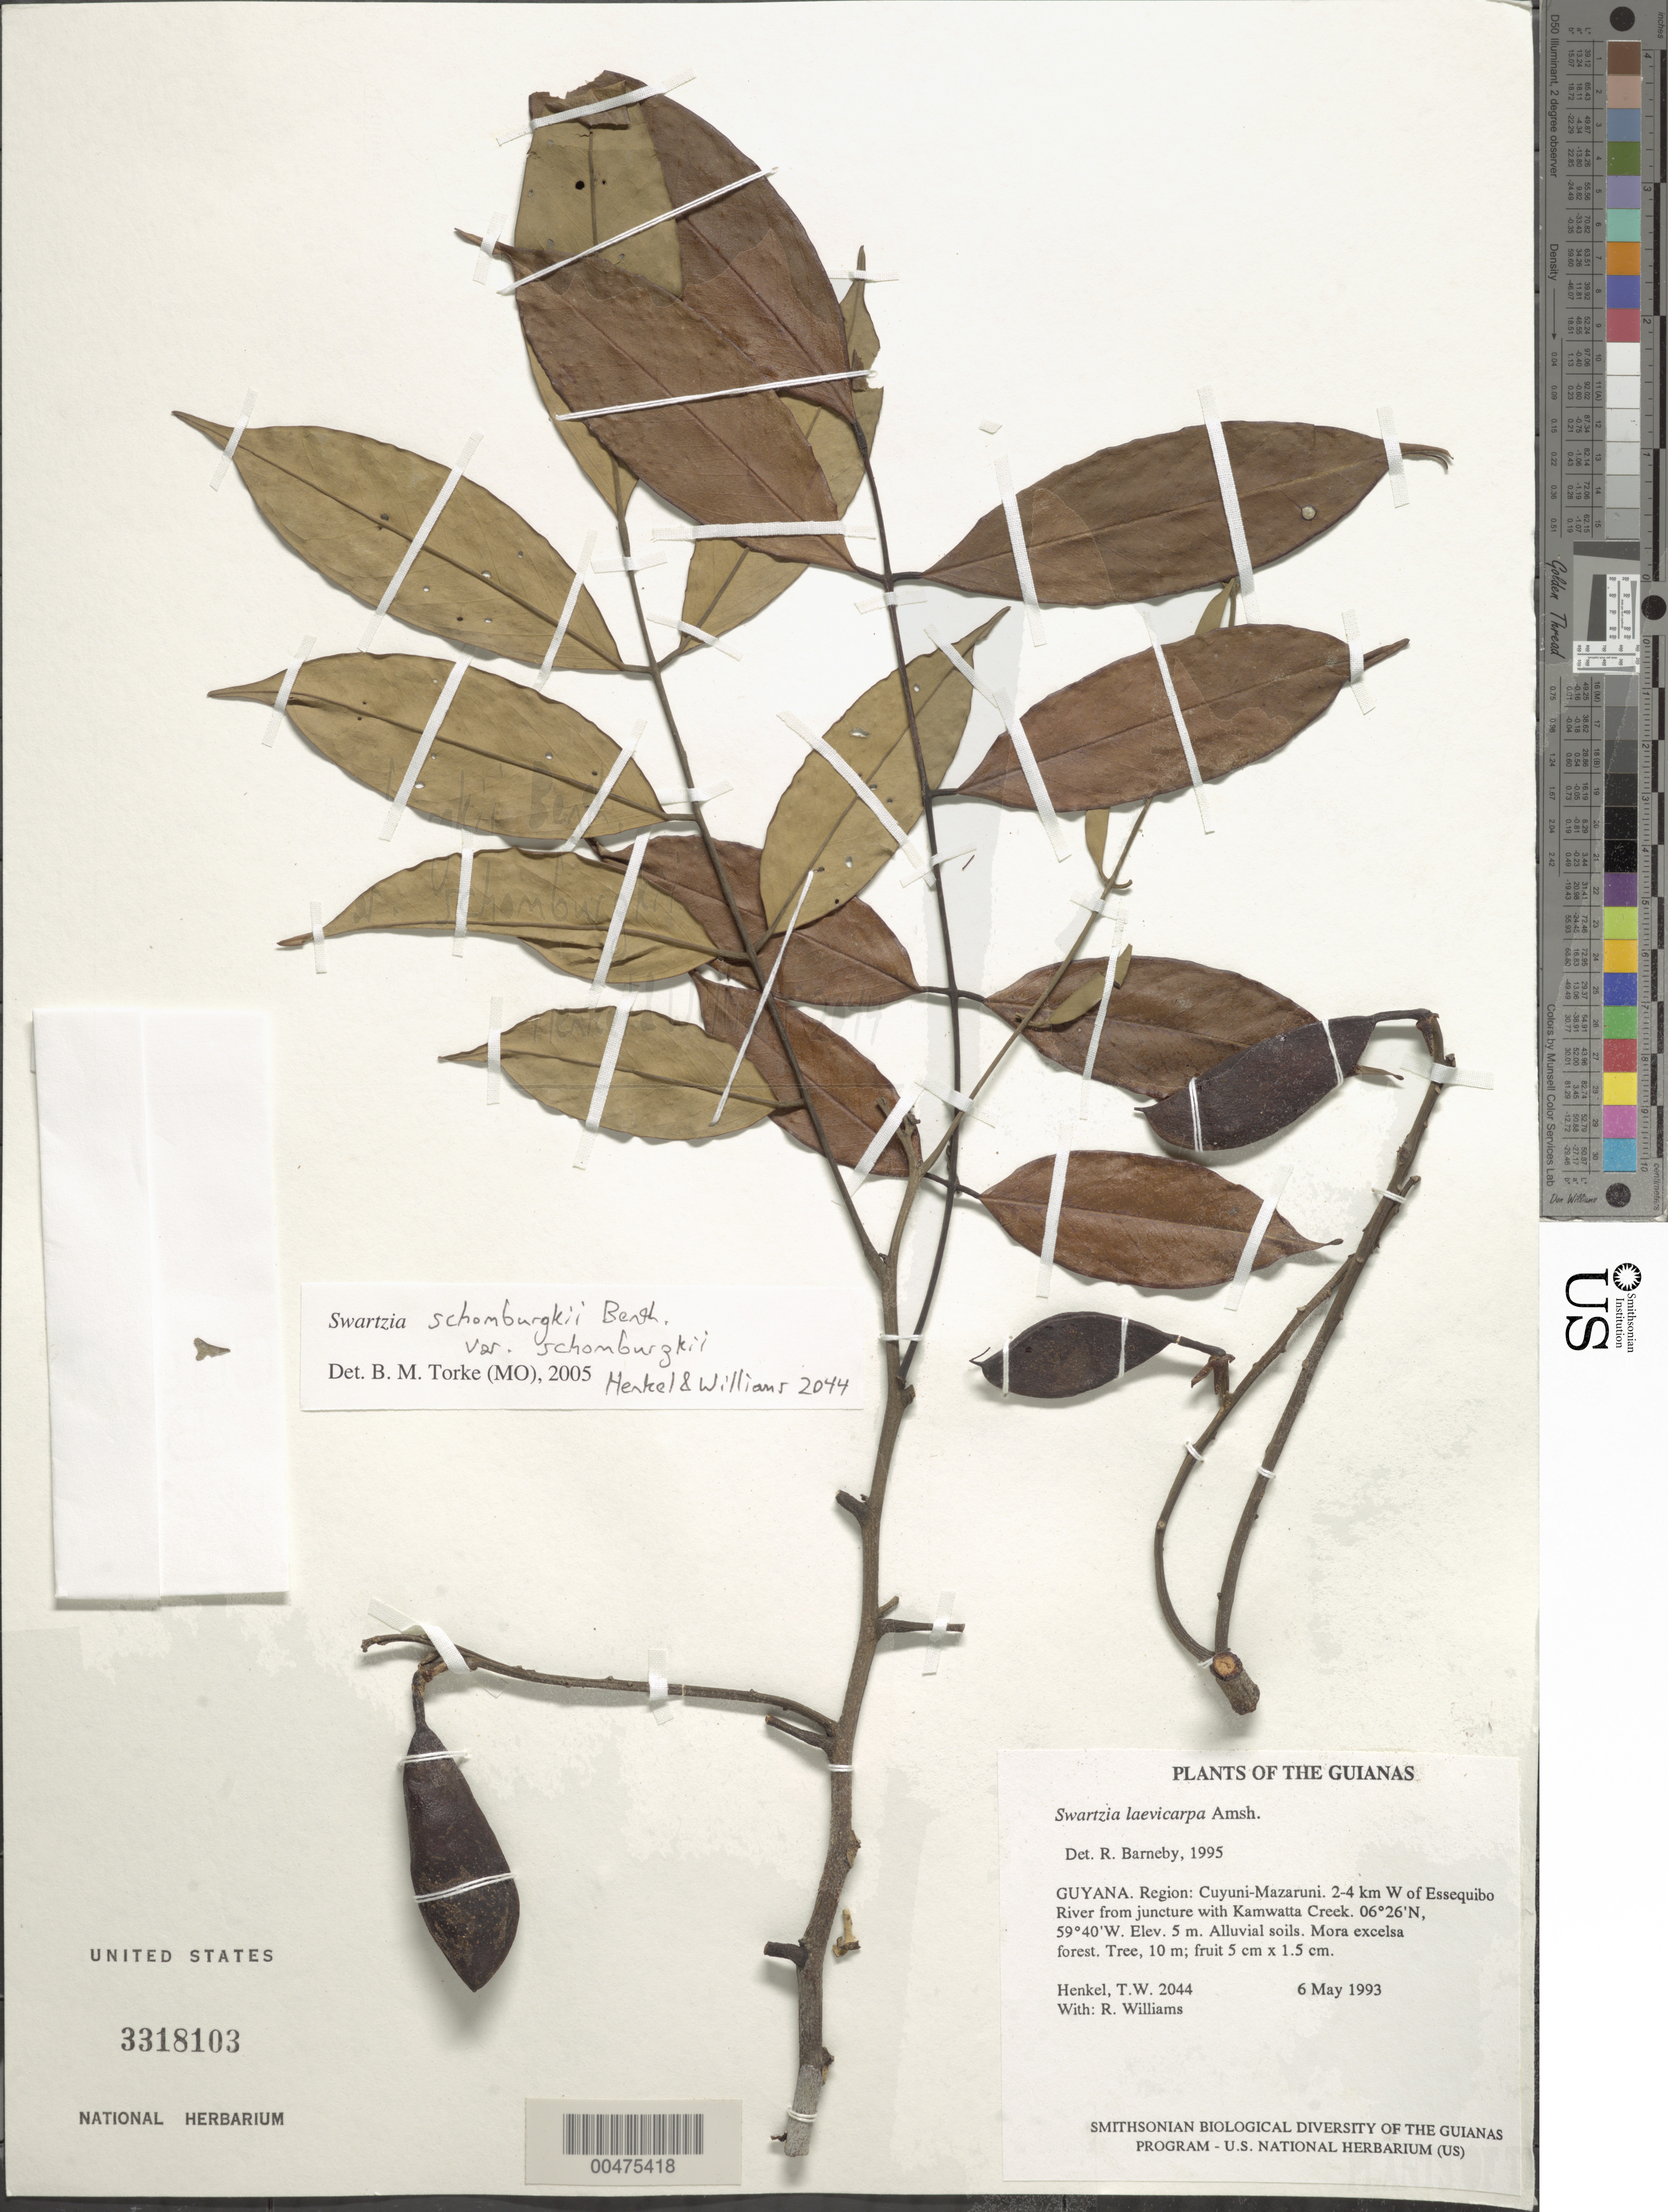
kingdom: Plantae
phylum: Tracheophyta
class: Magnoliopsida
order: Fabales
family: Fabaceae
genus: Swartzia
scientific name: Swartzia schomburgkii var. guayanensis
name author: R.S. Cowan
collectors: T. Henkel & R. Williams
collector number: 2044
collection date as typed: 6 May 1993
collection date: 1993-05-06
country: Guyana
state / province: Cuyuni-Mazaruni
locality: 2-4 km W of Essequibo River from juncture with Kamwatta Creek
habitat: Alluvial soils. Mora excelsa forest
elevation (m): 5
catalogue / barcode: US 3318103